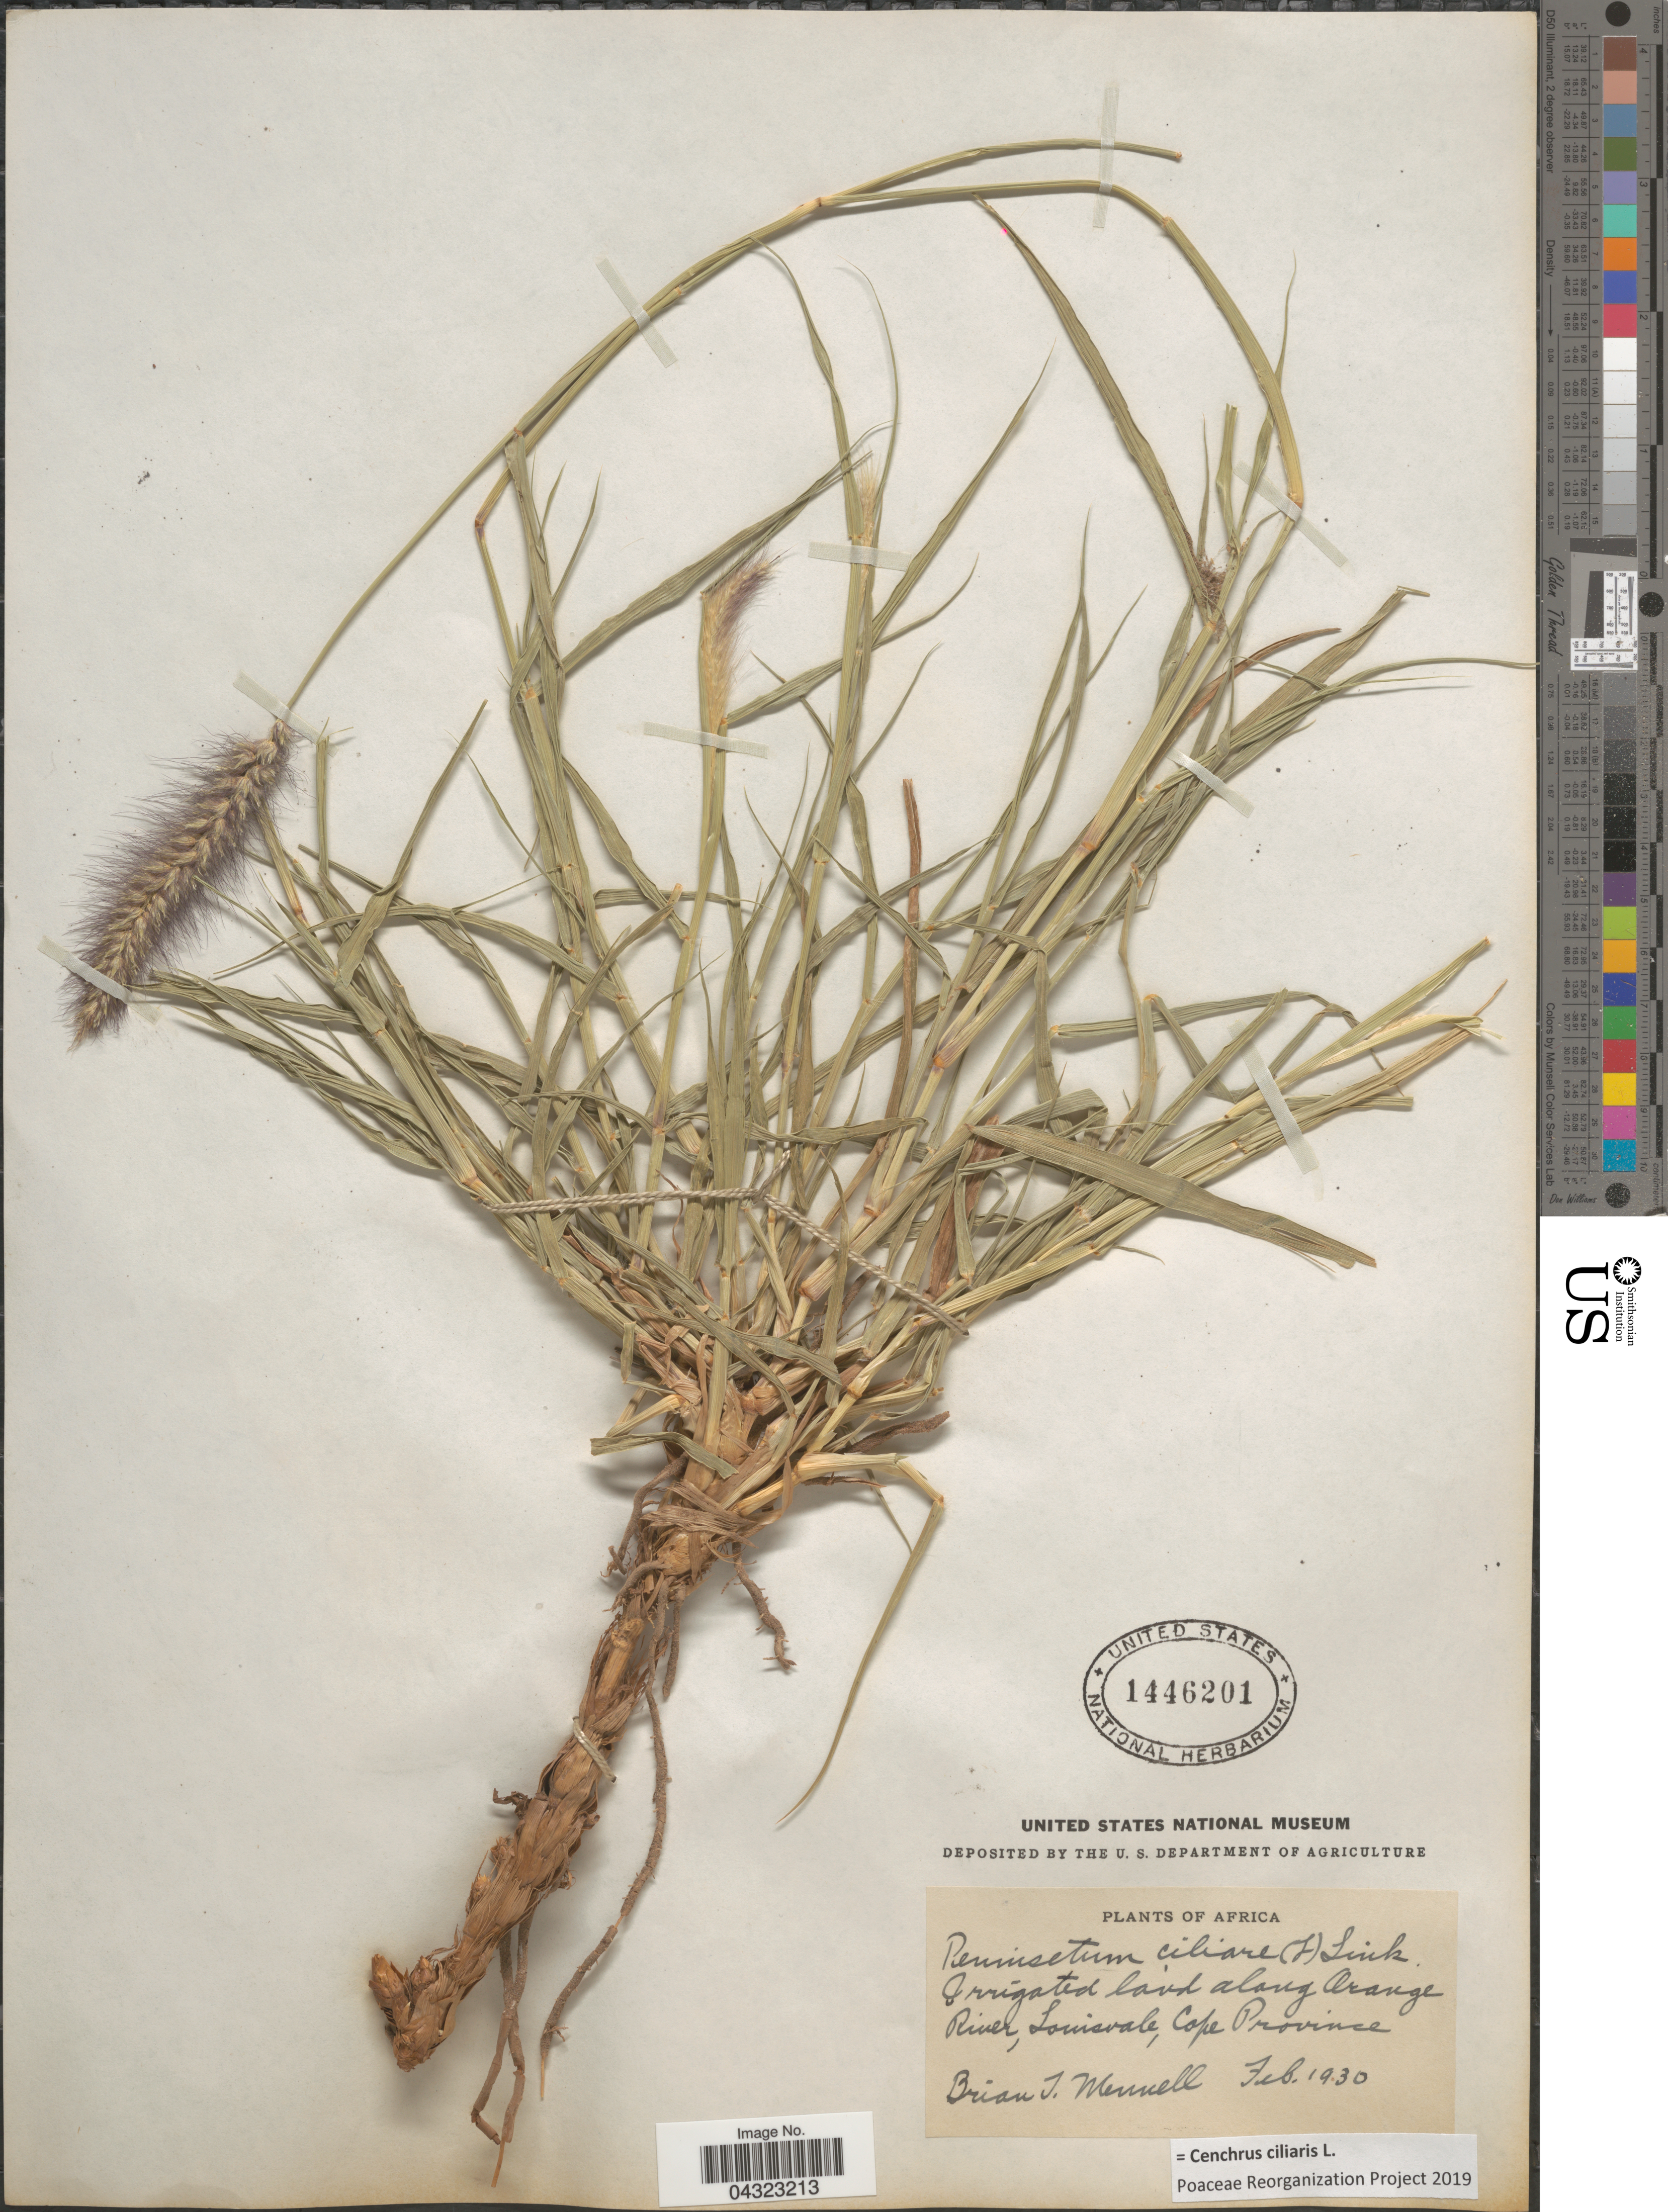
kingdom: Plantae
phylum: Tracheophyta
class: Liliopsida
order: Poales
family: Poaceae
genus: Cenchrus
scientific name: Cenchrus ciliaris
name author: L.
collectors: B. Mennell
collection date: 1930-02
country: South Africa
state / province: Northern Cape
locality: Irrigated land along Orange River, Louisvale.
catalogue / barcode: US 1446201